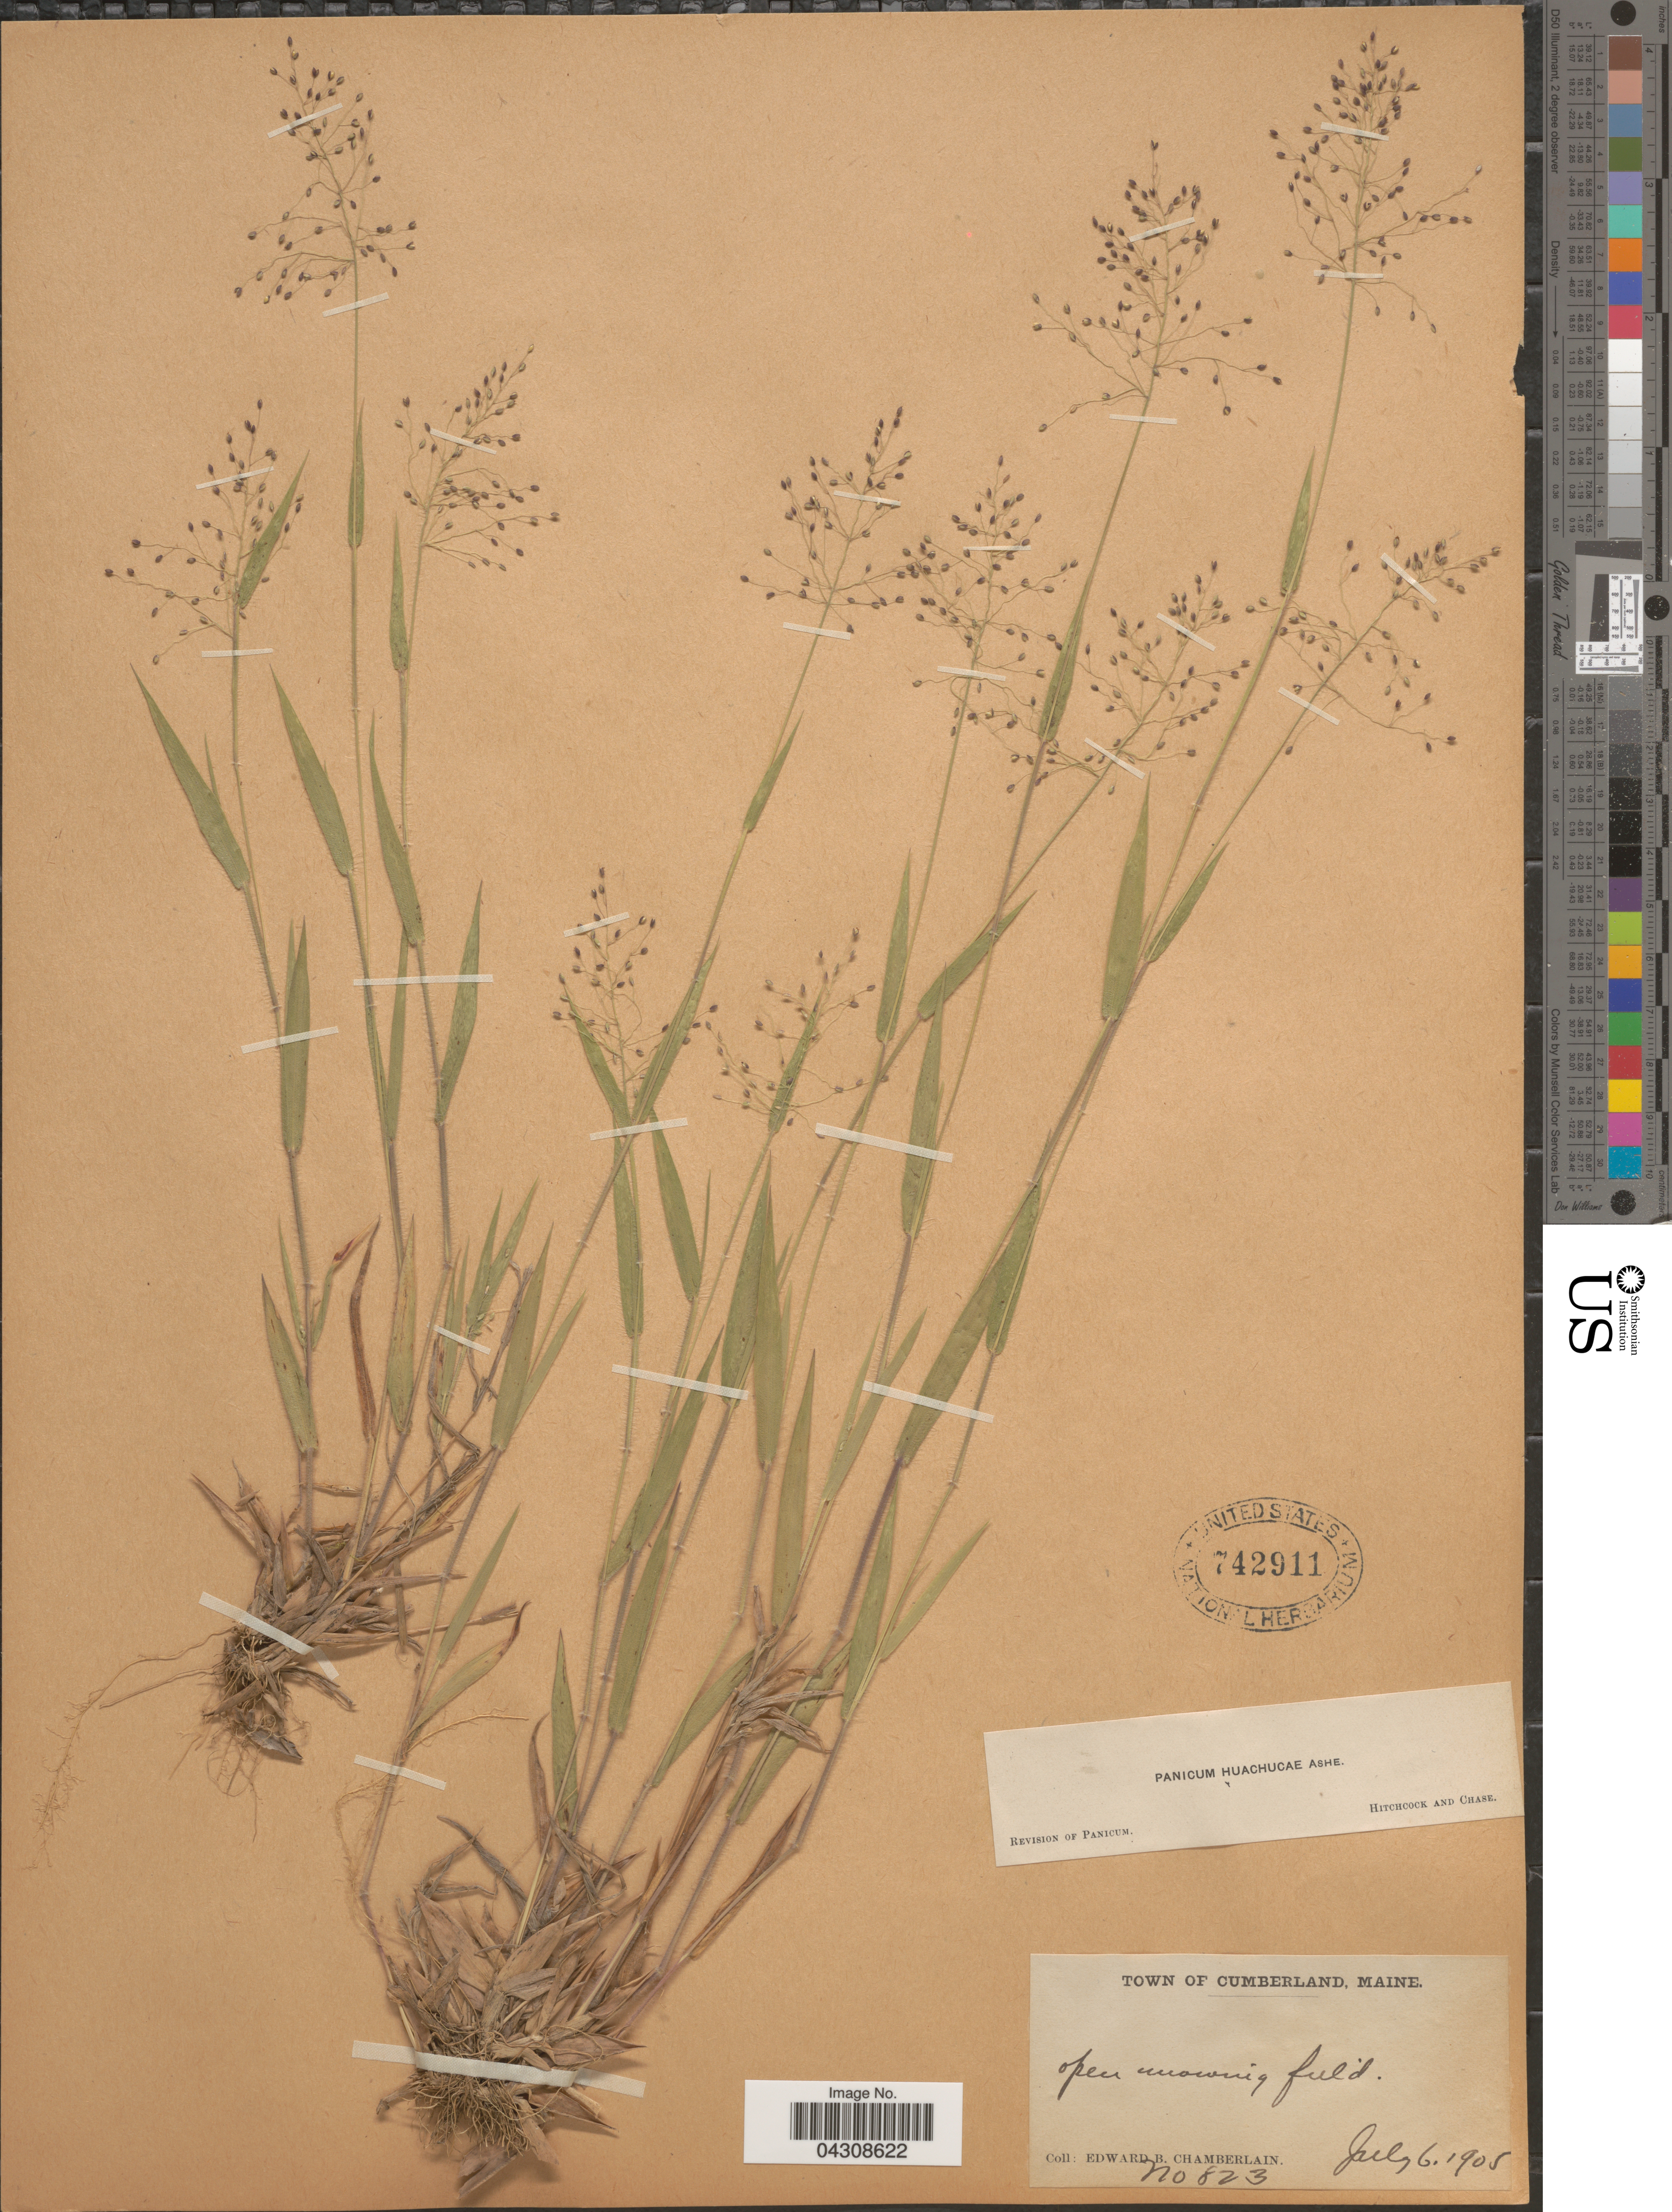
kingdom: Plantae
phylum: Tracheophyta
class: Liliopsida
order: Poales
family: Poaceae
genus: Dichanthelium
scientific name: Dichanthelium acuminatum var. acuminatum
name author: (Sw.) Gould & C.A. Clark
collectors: E. Chamberlain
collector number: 823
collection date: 1905-07-06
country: United States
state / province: Maine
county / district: Cumberland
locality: Cumberland.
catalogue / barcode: US 742911